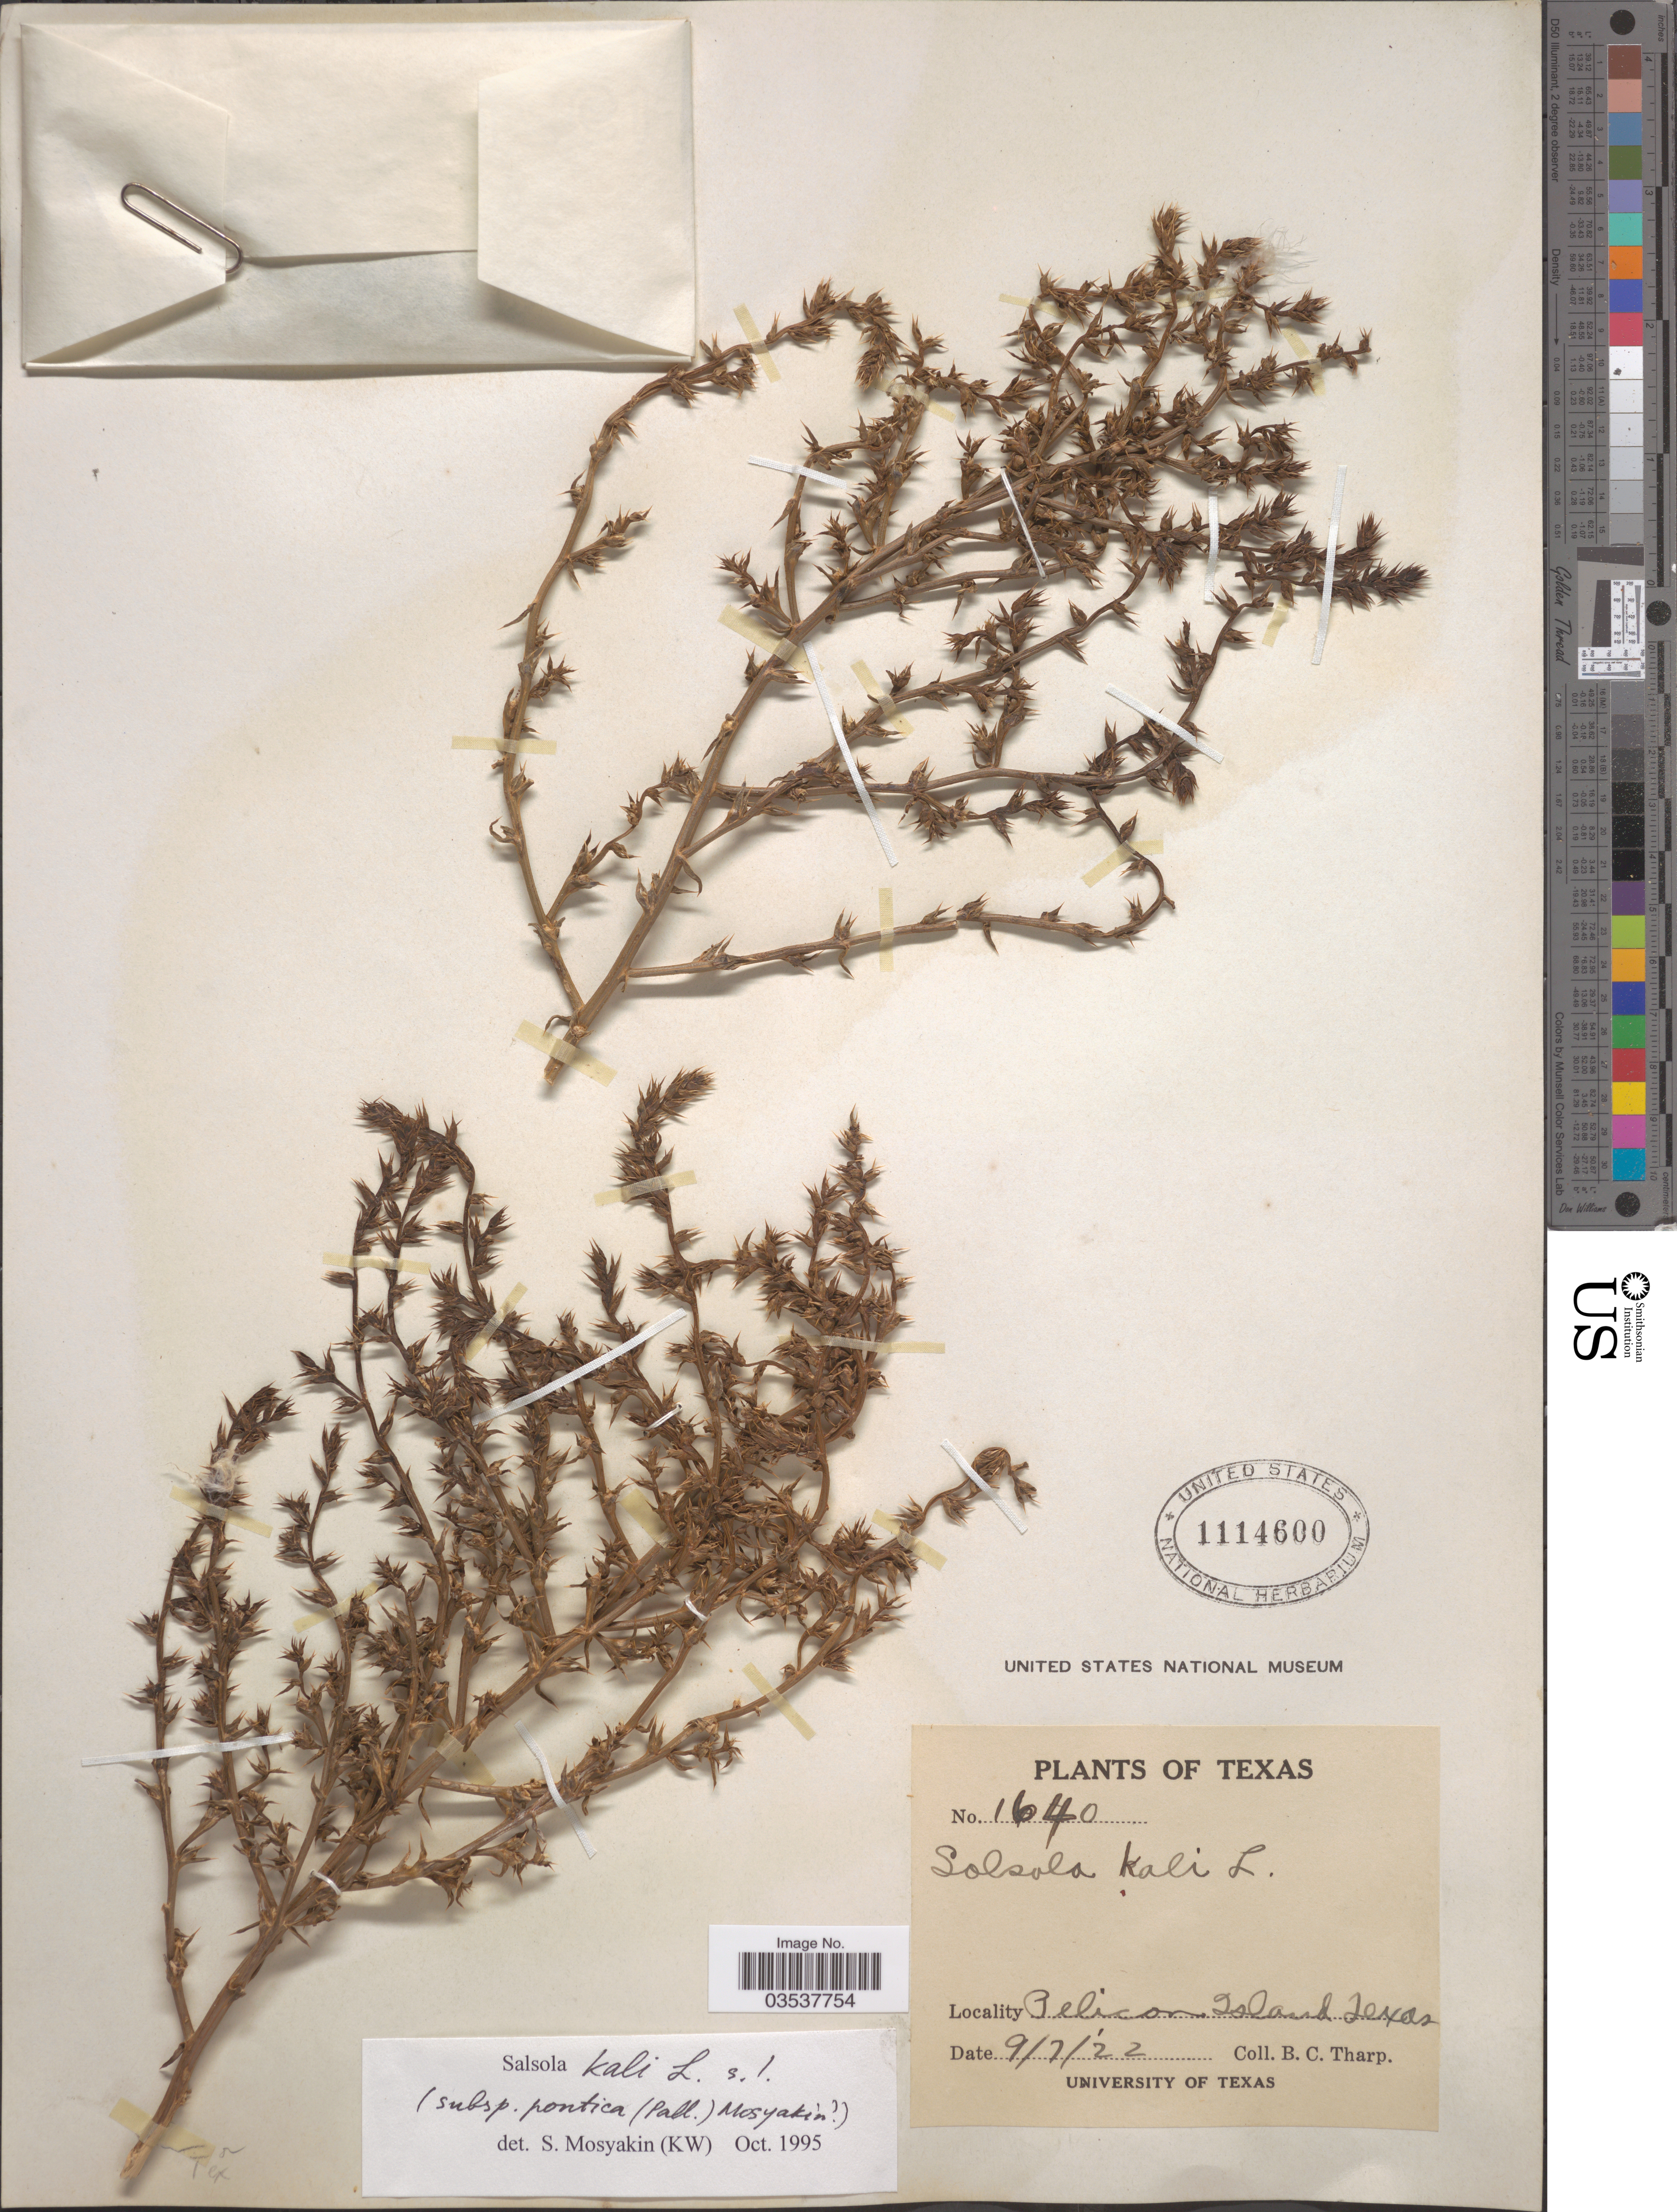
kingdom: Plantae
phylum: Tracheophyta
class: Magnoliopsida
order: Caryophyllales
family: Amaranthaceae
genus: Salsola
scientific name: Salsola kali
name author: L.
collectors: B. C. Tharp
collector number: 1640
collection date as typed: Transcribed d/m/y: 7/9/22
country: United States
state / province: Texas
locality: Pelican Island.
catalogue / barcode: US 1114600